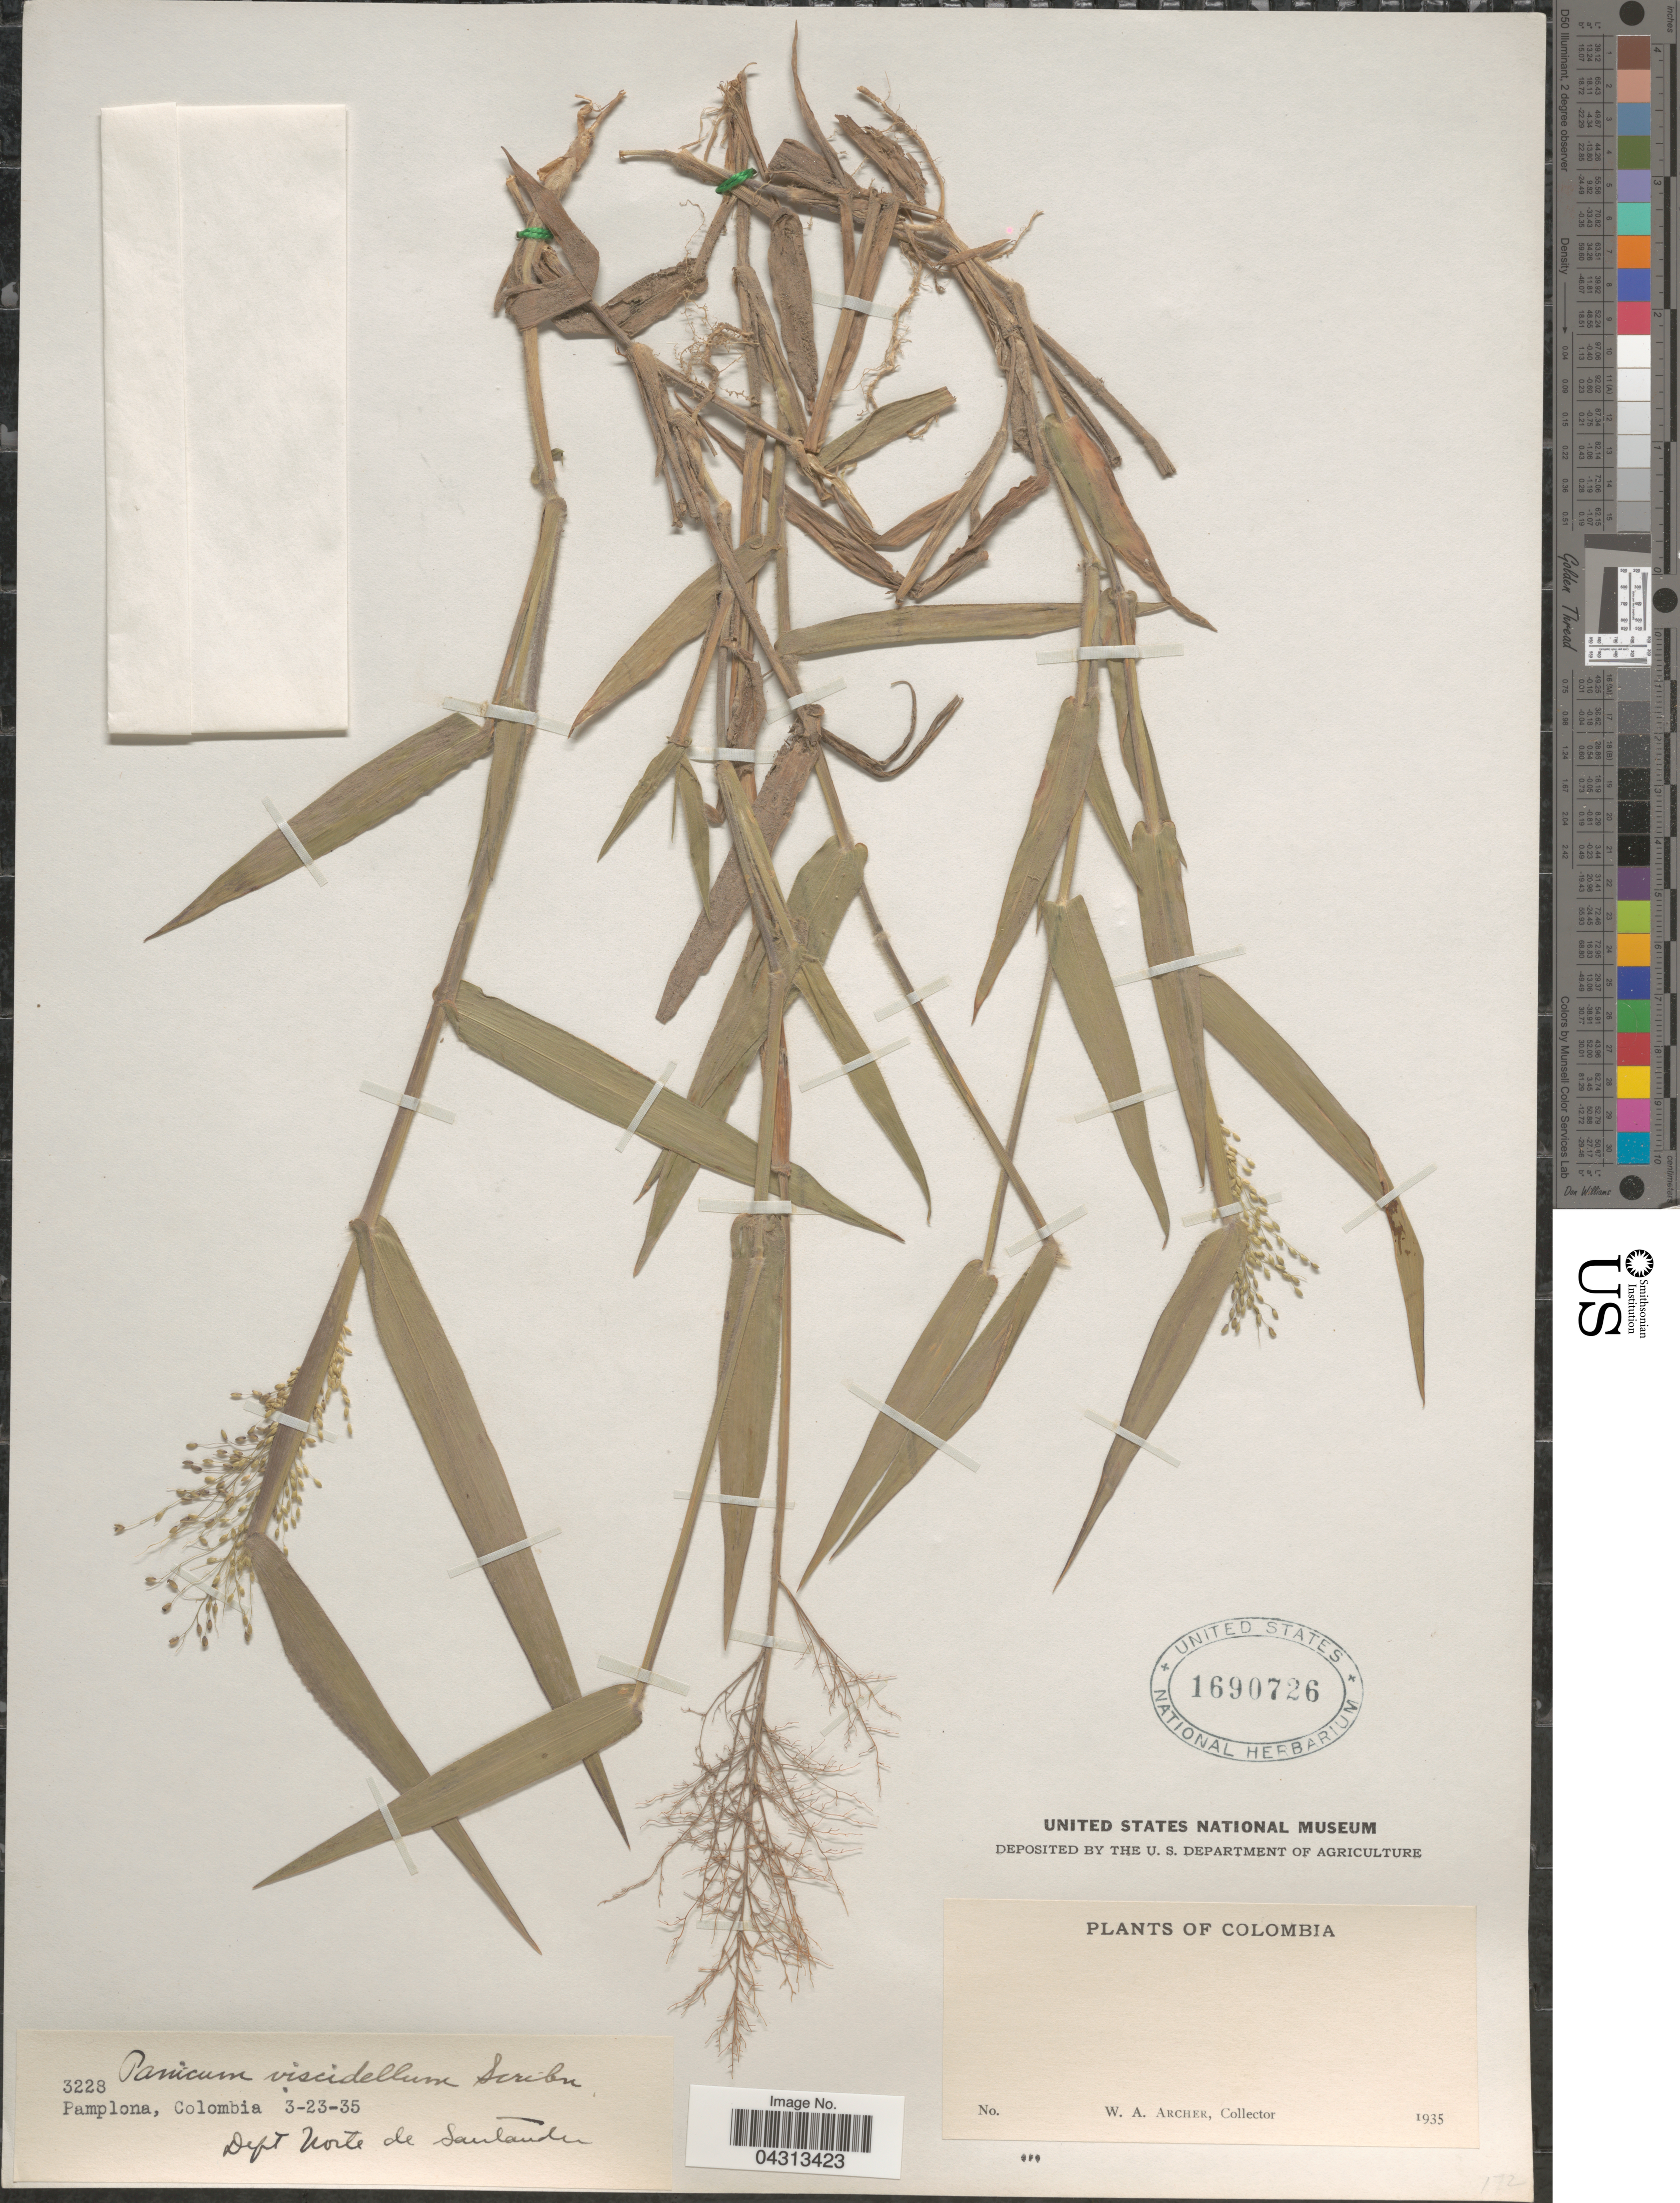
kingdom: Plantae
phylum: Tracheophyta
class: Liliopsida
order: Poales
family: Poaceae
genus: Dichanthelium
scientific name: Dichanthelium viscidellum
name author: (Scribn.) Gould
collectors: W. Archer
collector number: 3228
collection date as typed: Transcribed d/m/y: 23/3/35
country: Colombia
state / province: Norte de Santander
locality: Pamplona. Dept. Norte de Santander.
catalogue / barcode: US 1690726